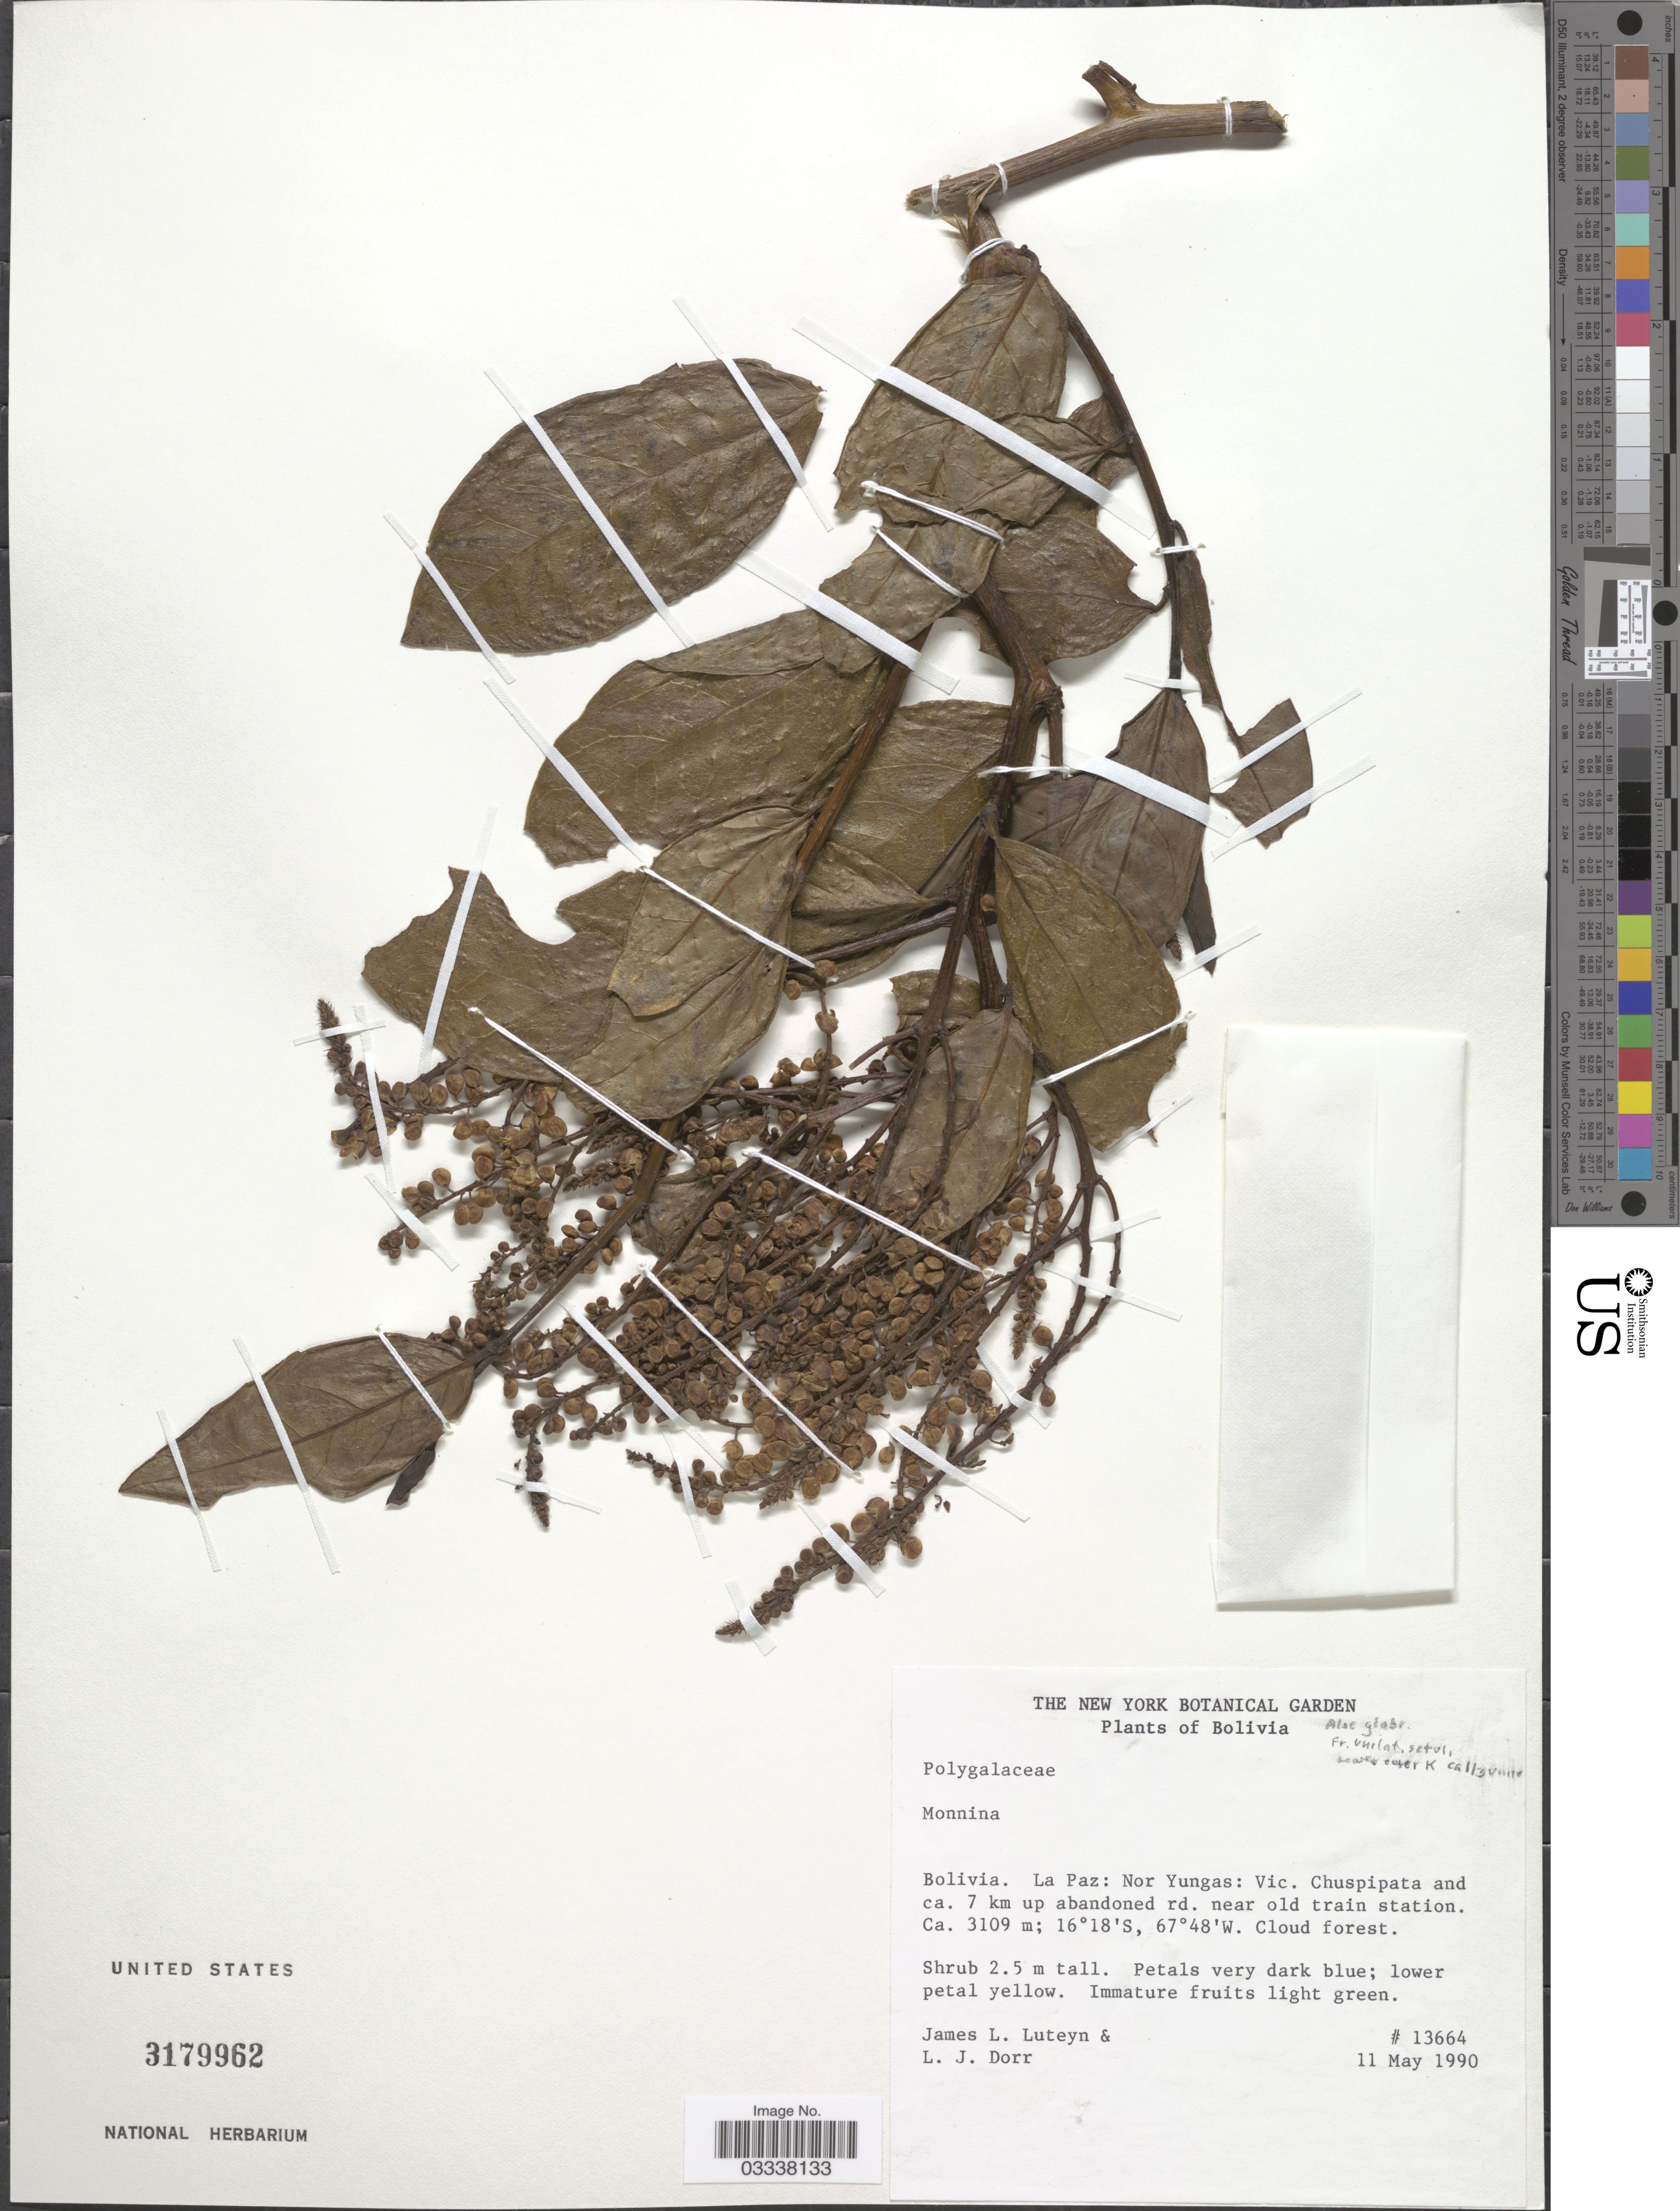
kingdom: Plantae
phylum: Tracheophyta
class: Magnoliopsida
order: Fabales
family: Polygalaceae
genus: Monnina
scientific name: Monnina sp.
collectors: J. Luteyn & L. J. Dorr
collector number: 13664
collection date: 1990-05-11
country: Bolivia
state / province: La Paz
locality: Nor Yungas: Vic. Chuspipata and ca. 7 km up abandoned rd. near old train station.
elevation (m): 3109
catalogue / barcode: US 3179962